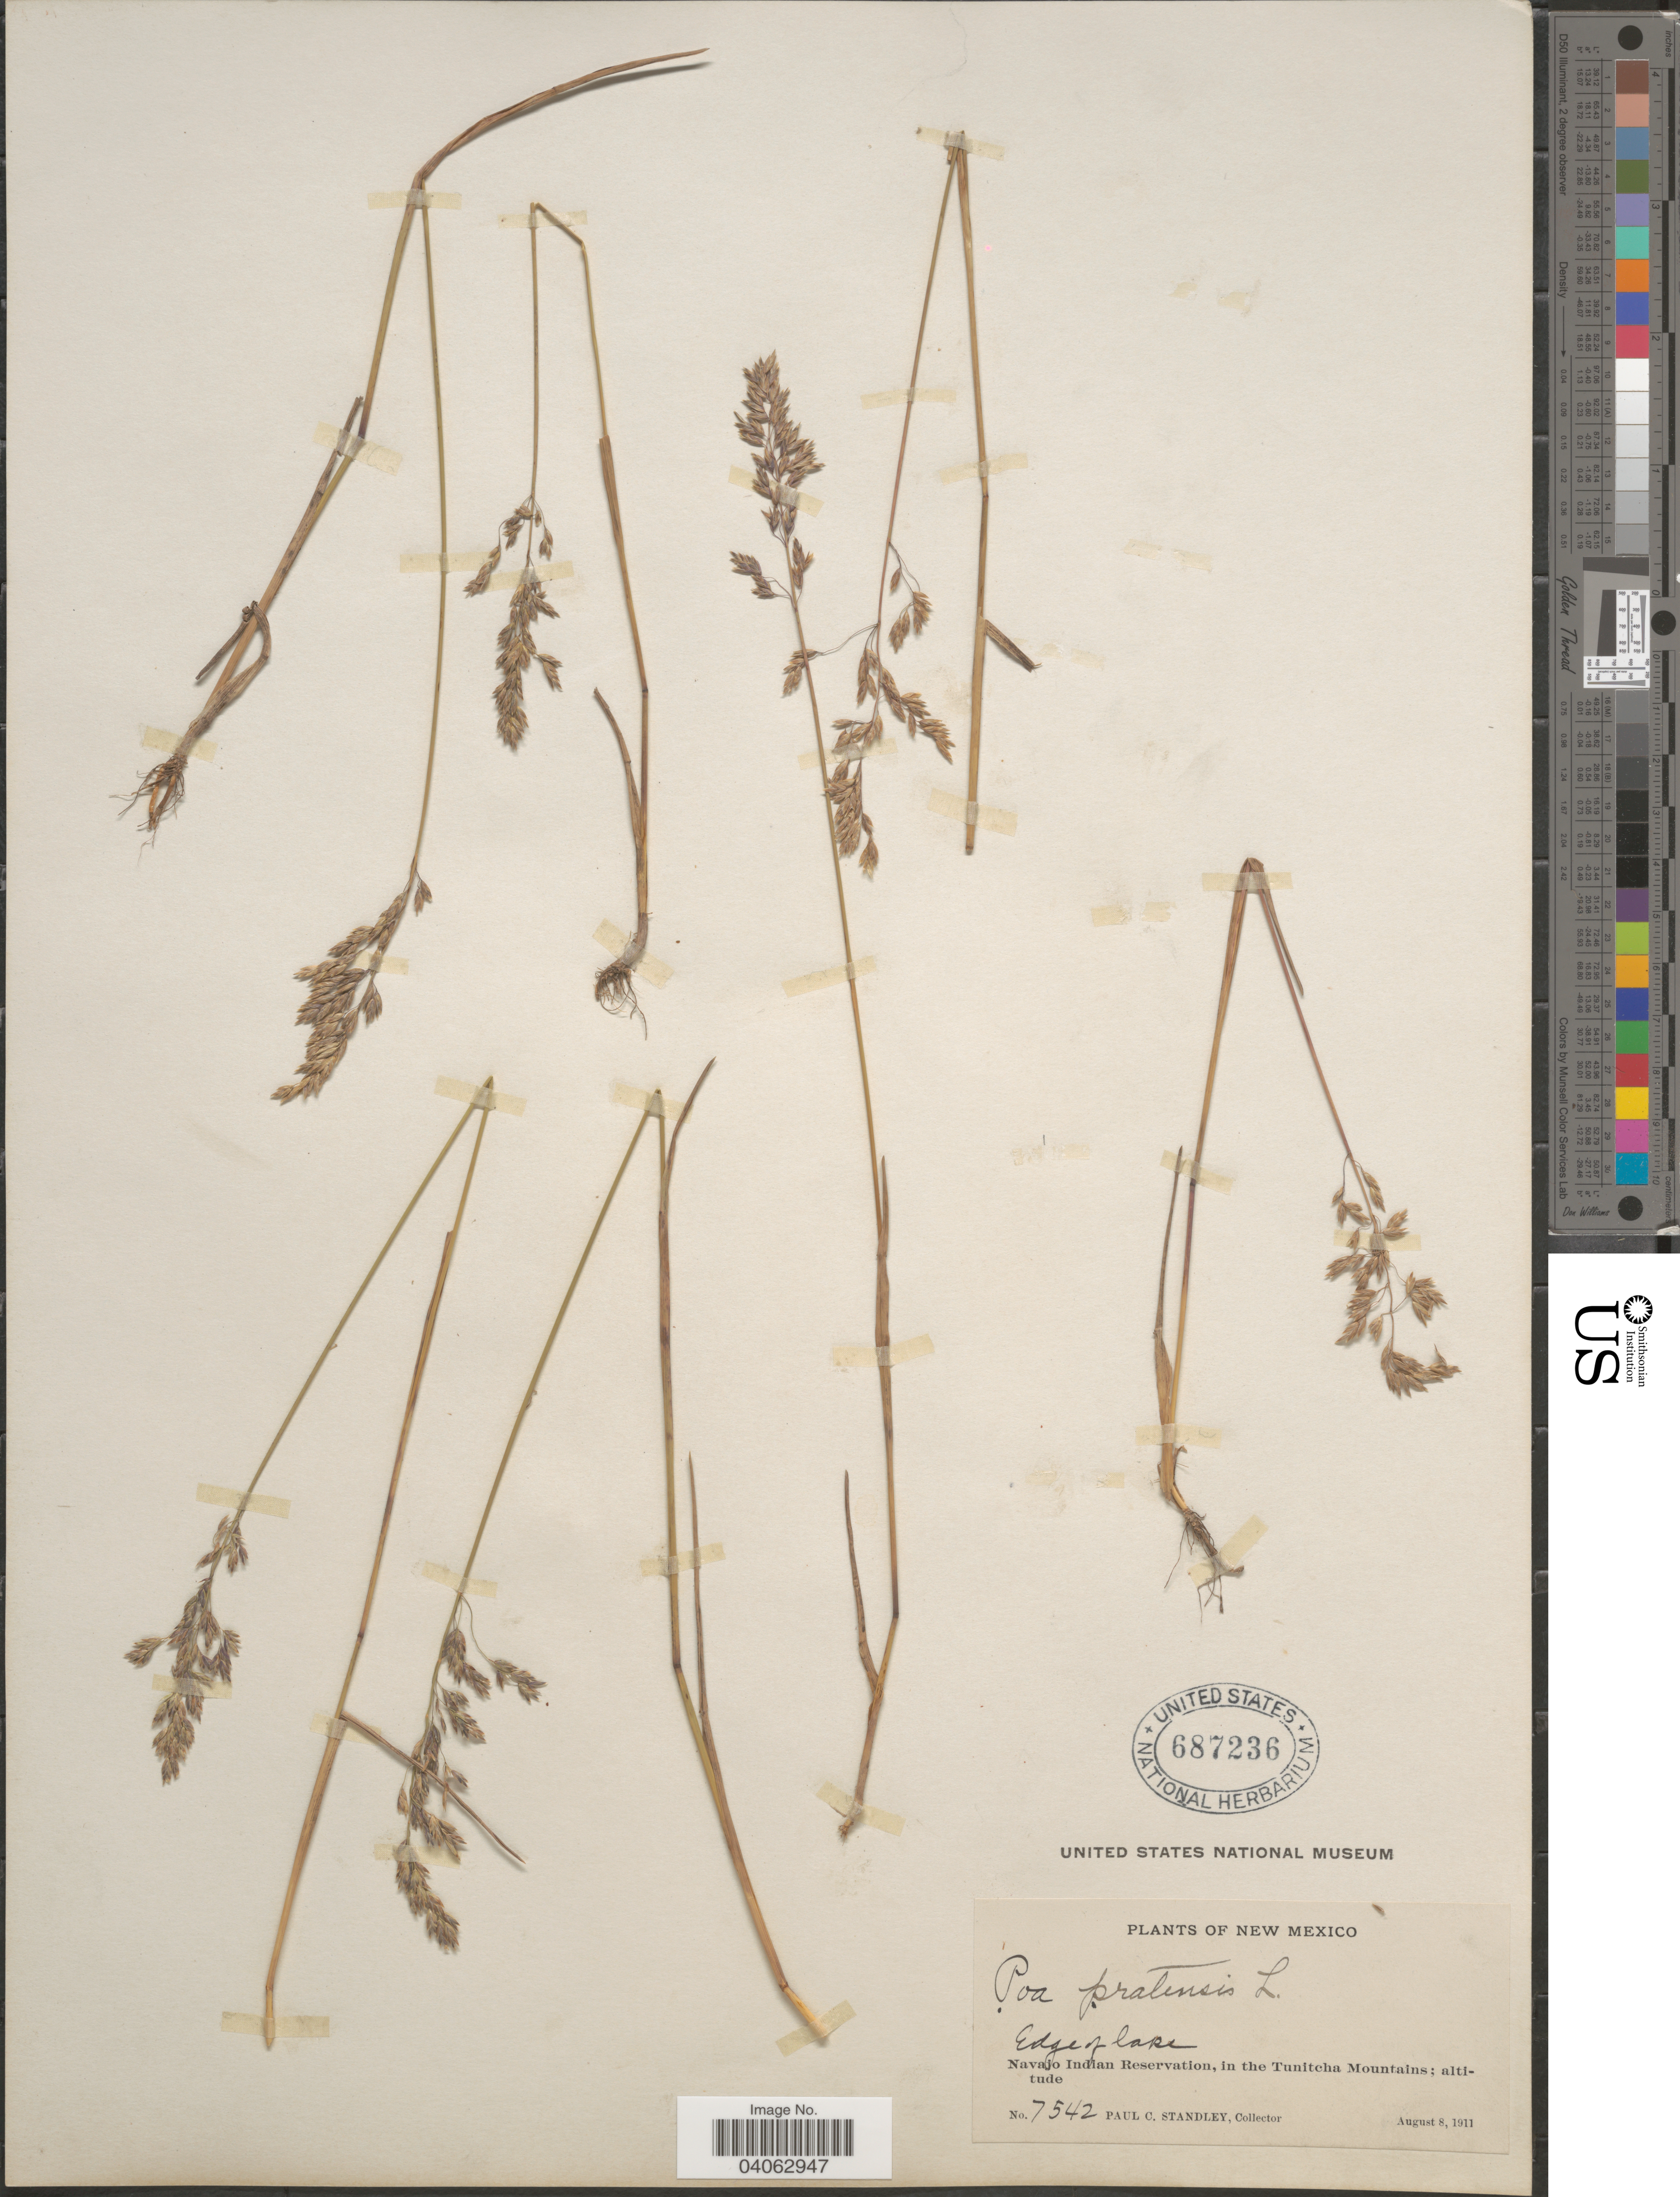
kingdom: Plantae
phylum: Tracheophyta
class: Liliopsida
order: Poales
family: Poaceae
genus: Poa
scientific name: Poa pratensis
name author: L.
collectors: P. C. Standley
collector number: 7542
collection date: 1911-08-08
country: United States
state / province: New Mexico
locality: Edge of lake, Navajo Indian Reservation, in the Tunitcha Mountains.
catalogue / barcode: US 687236